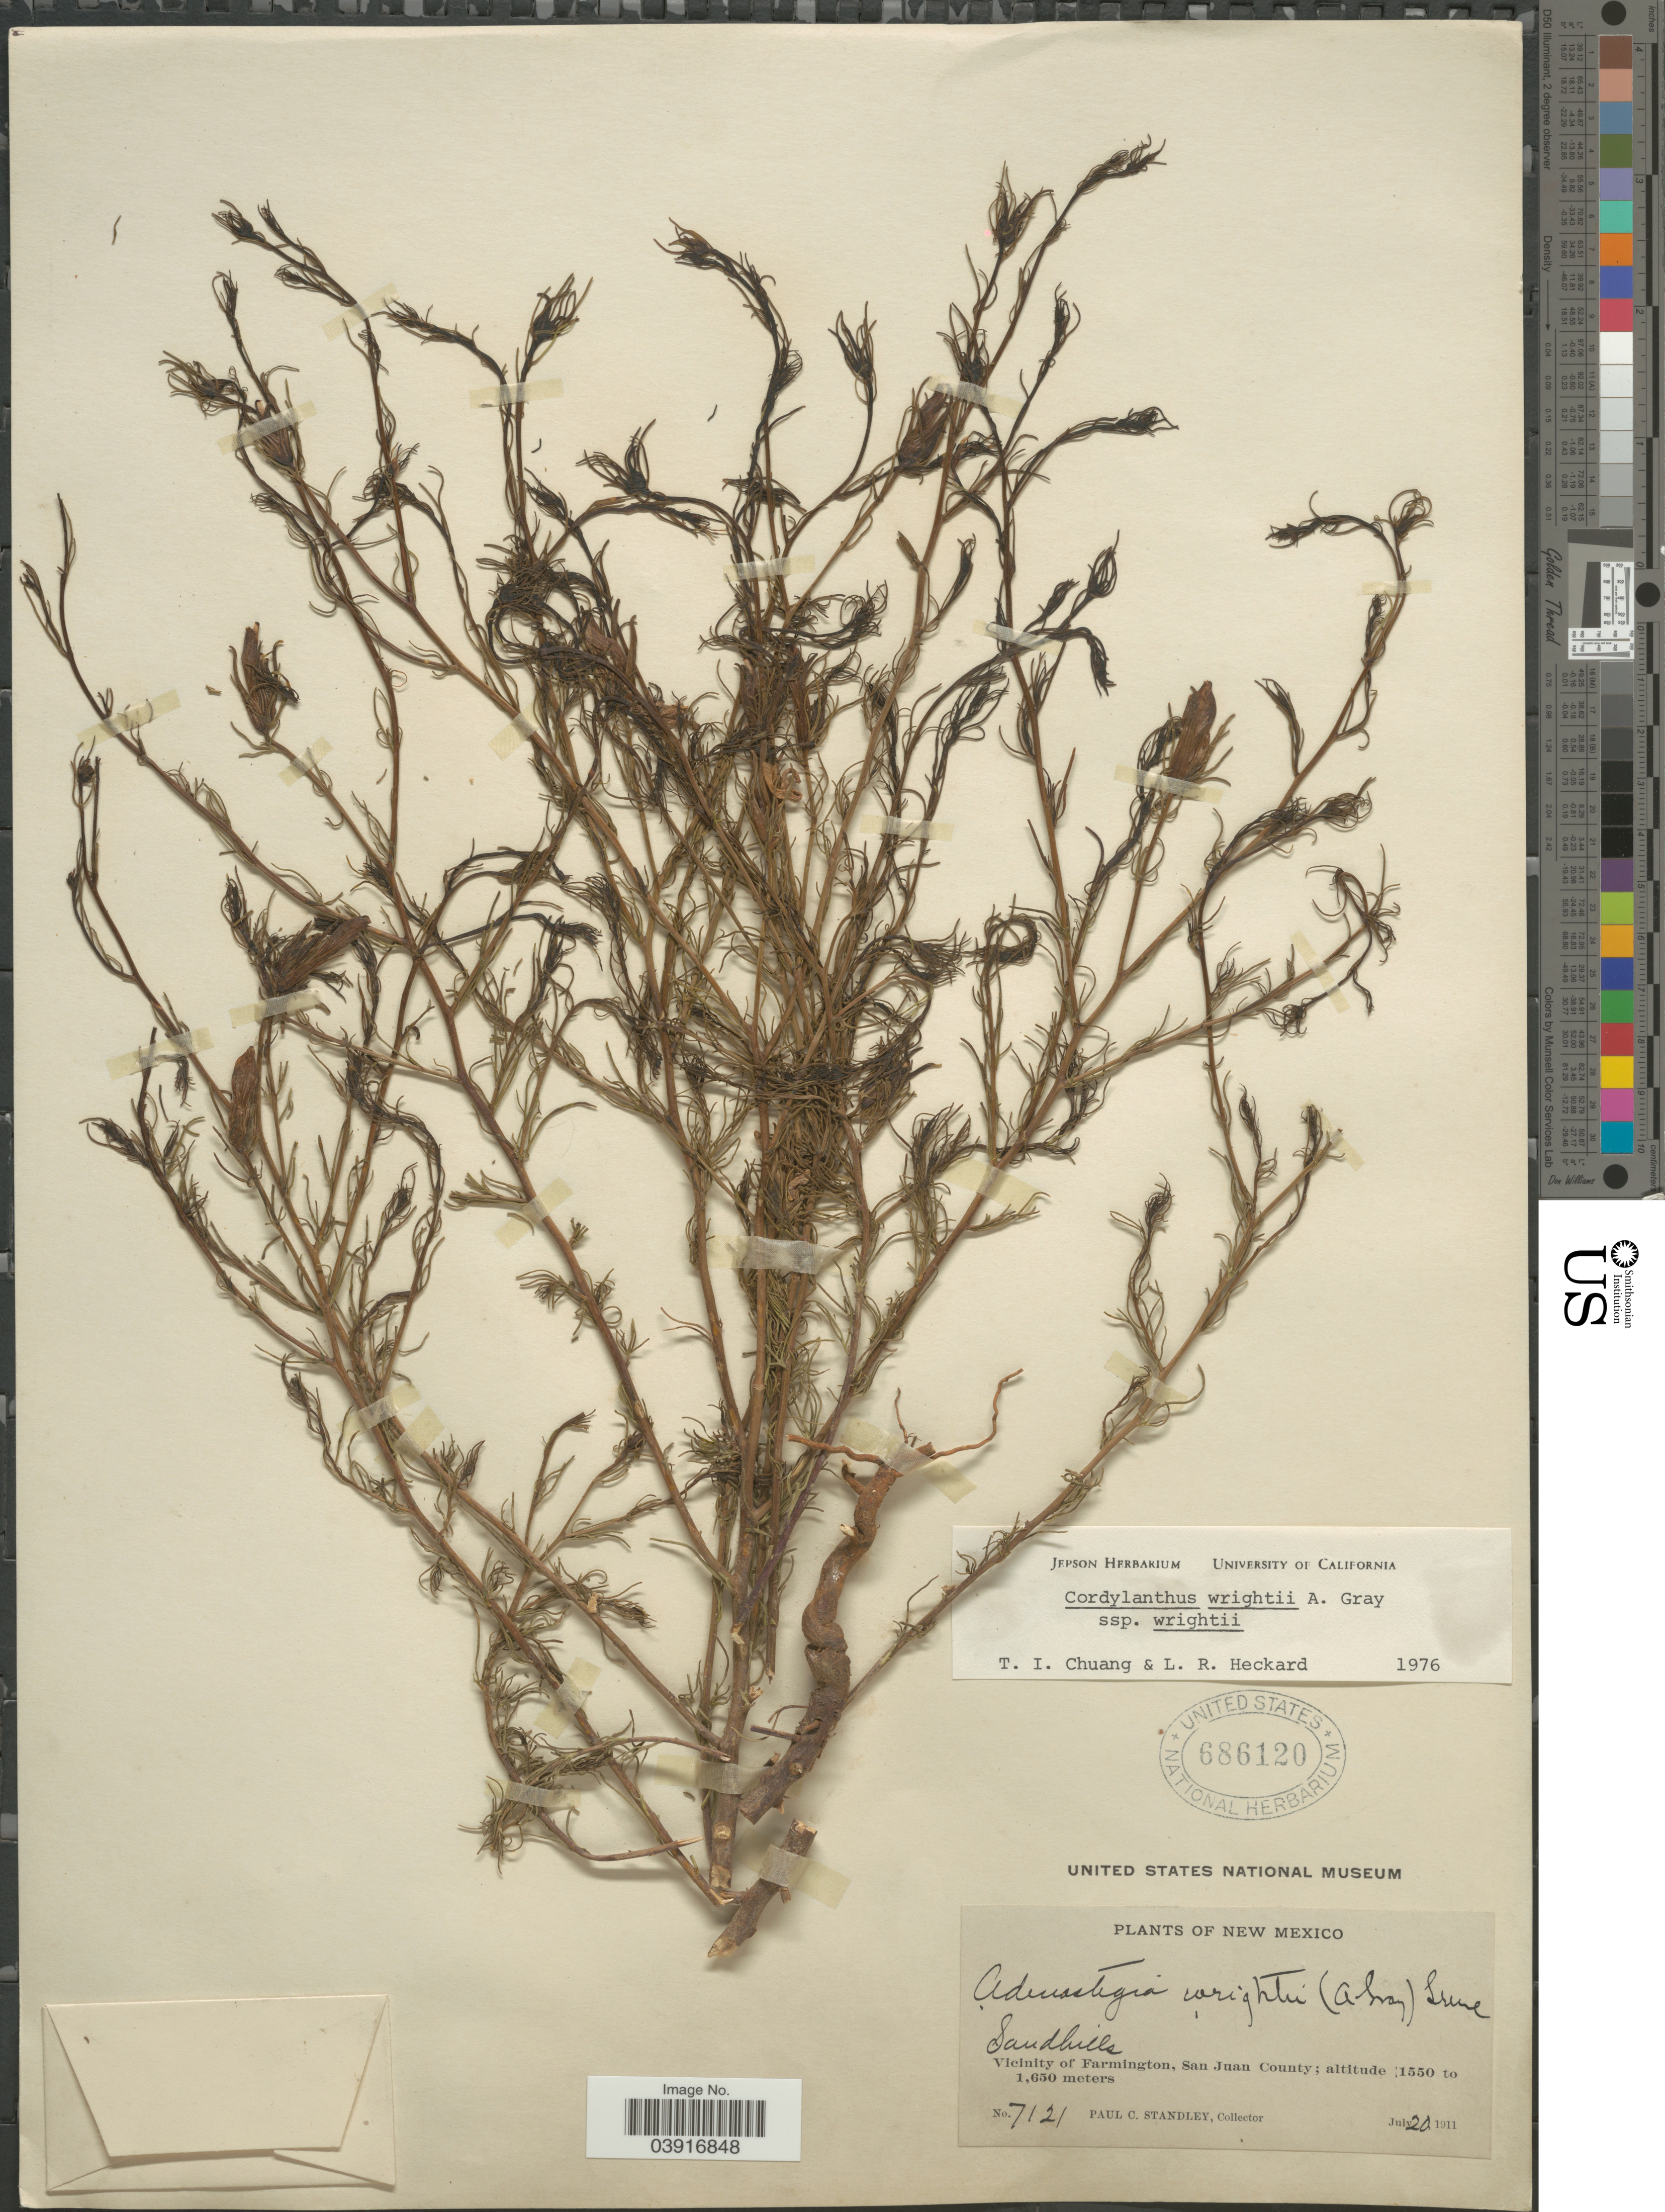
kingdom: Plantae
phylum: Tracheophyta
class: Magnoliopsida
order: Lamiales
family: Orobanchaceae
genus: Cordylanthus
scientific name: Cordylanthus wrightii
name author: A. Gray in Emory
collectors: P. C. Standley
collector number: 7121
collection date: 1911-07-20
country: United States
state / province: New Mexico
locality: Vicinity of Farmington, San Juan County.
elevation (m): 1550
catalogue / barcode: US 686120